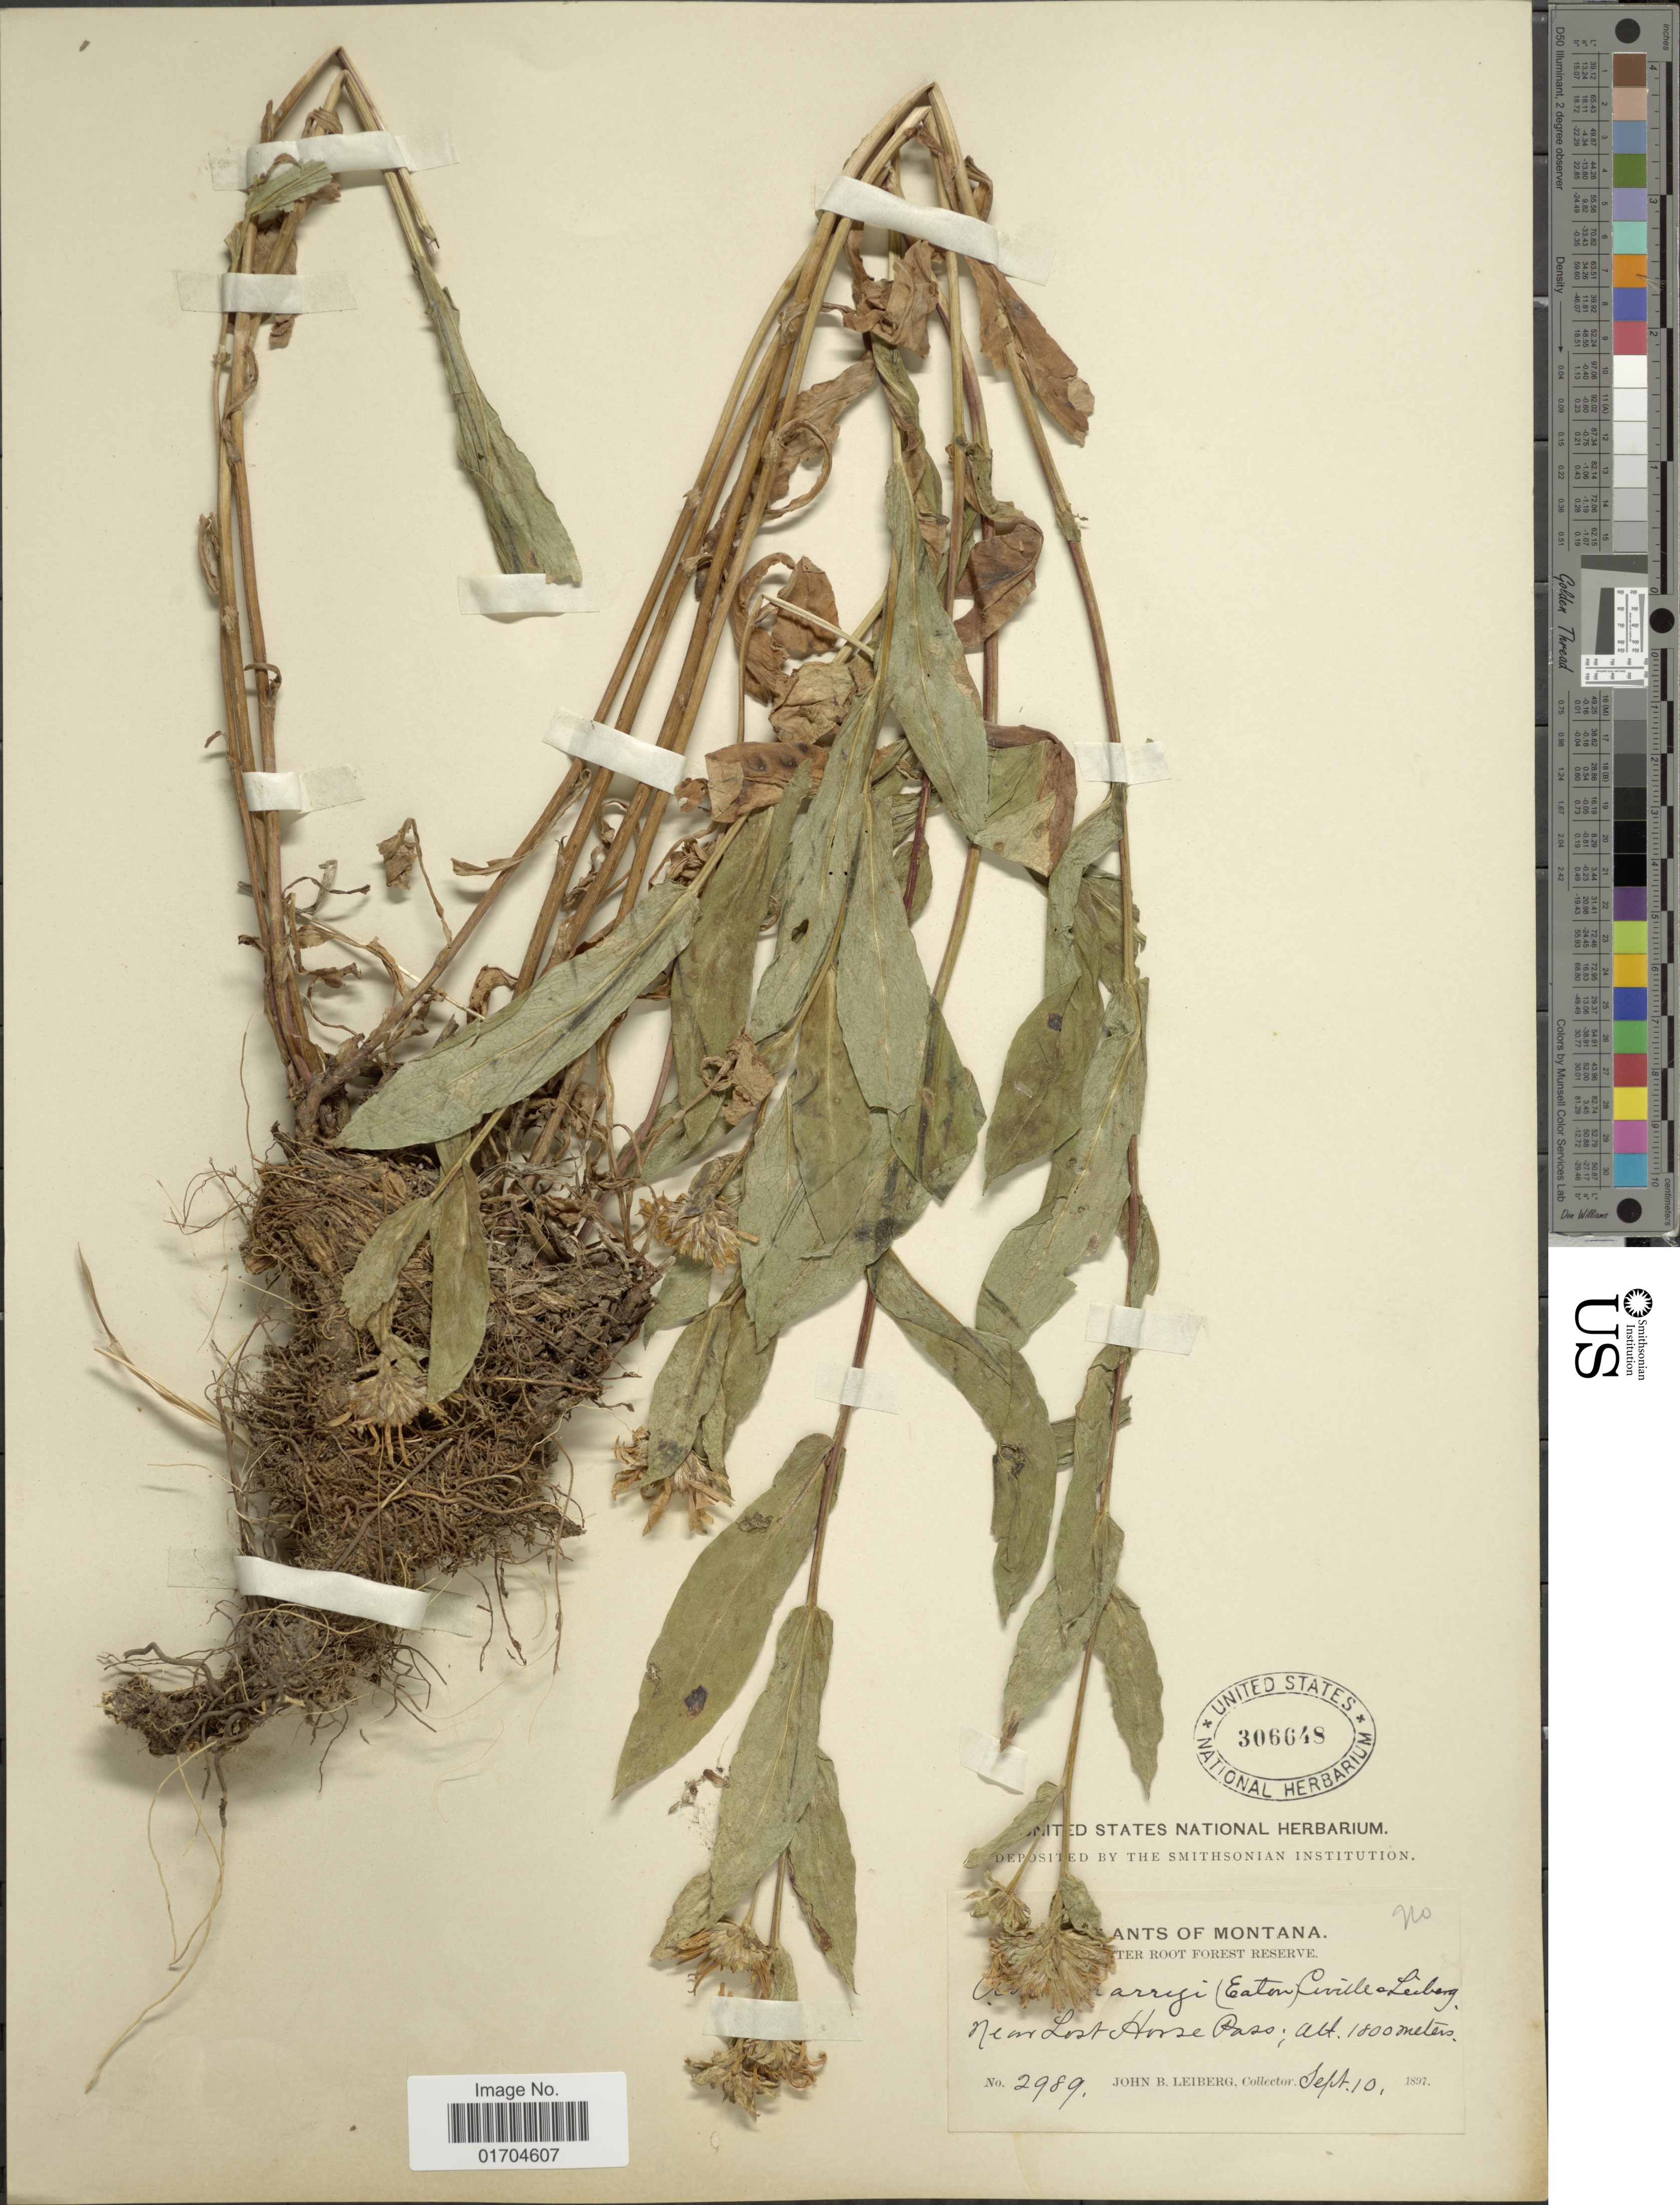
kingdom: Plantae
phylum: Tracheophyta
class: Magnoliopsida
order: Asterales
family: Asteraceae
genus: Symphyotrichum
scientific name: Symphyotrichum sp.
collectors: J. B. Leiberg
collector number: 2989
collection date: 1897-09-10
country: United States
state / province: Montana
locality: Near Lost Horse Pass. Bitter Root Reserve.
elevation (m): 1800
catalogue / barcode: US 306648